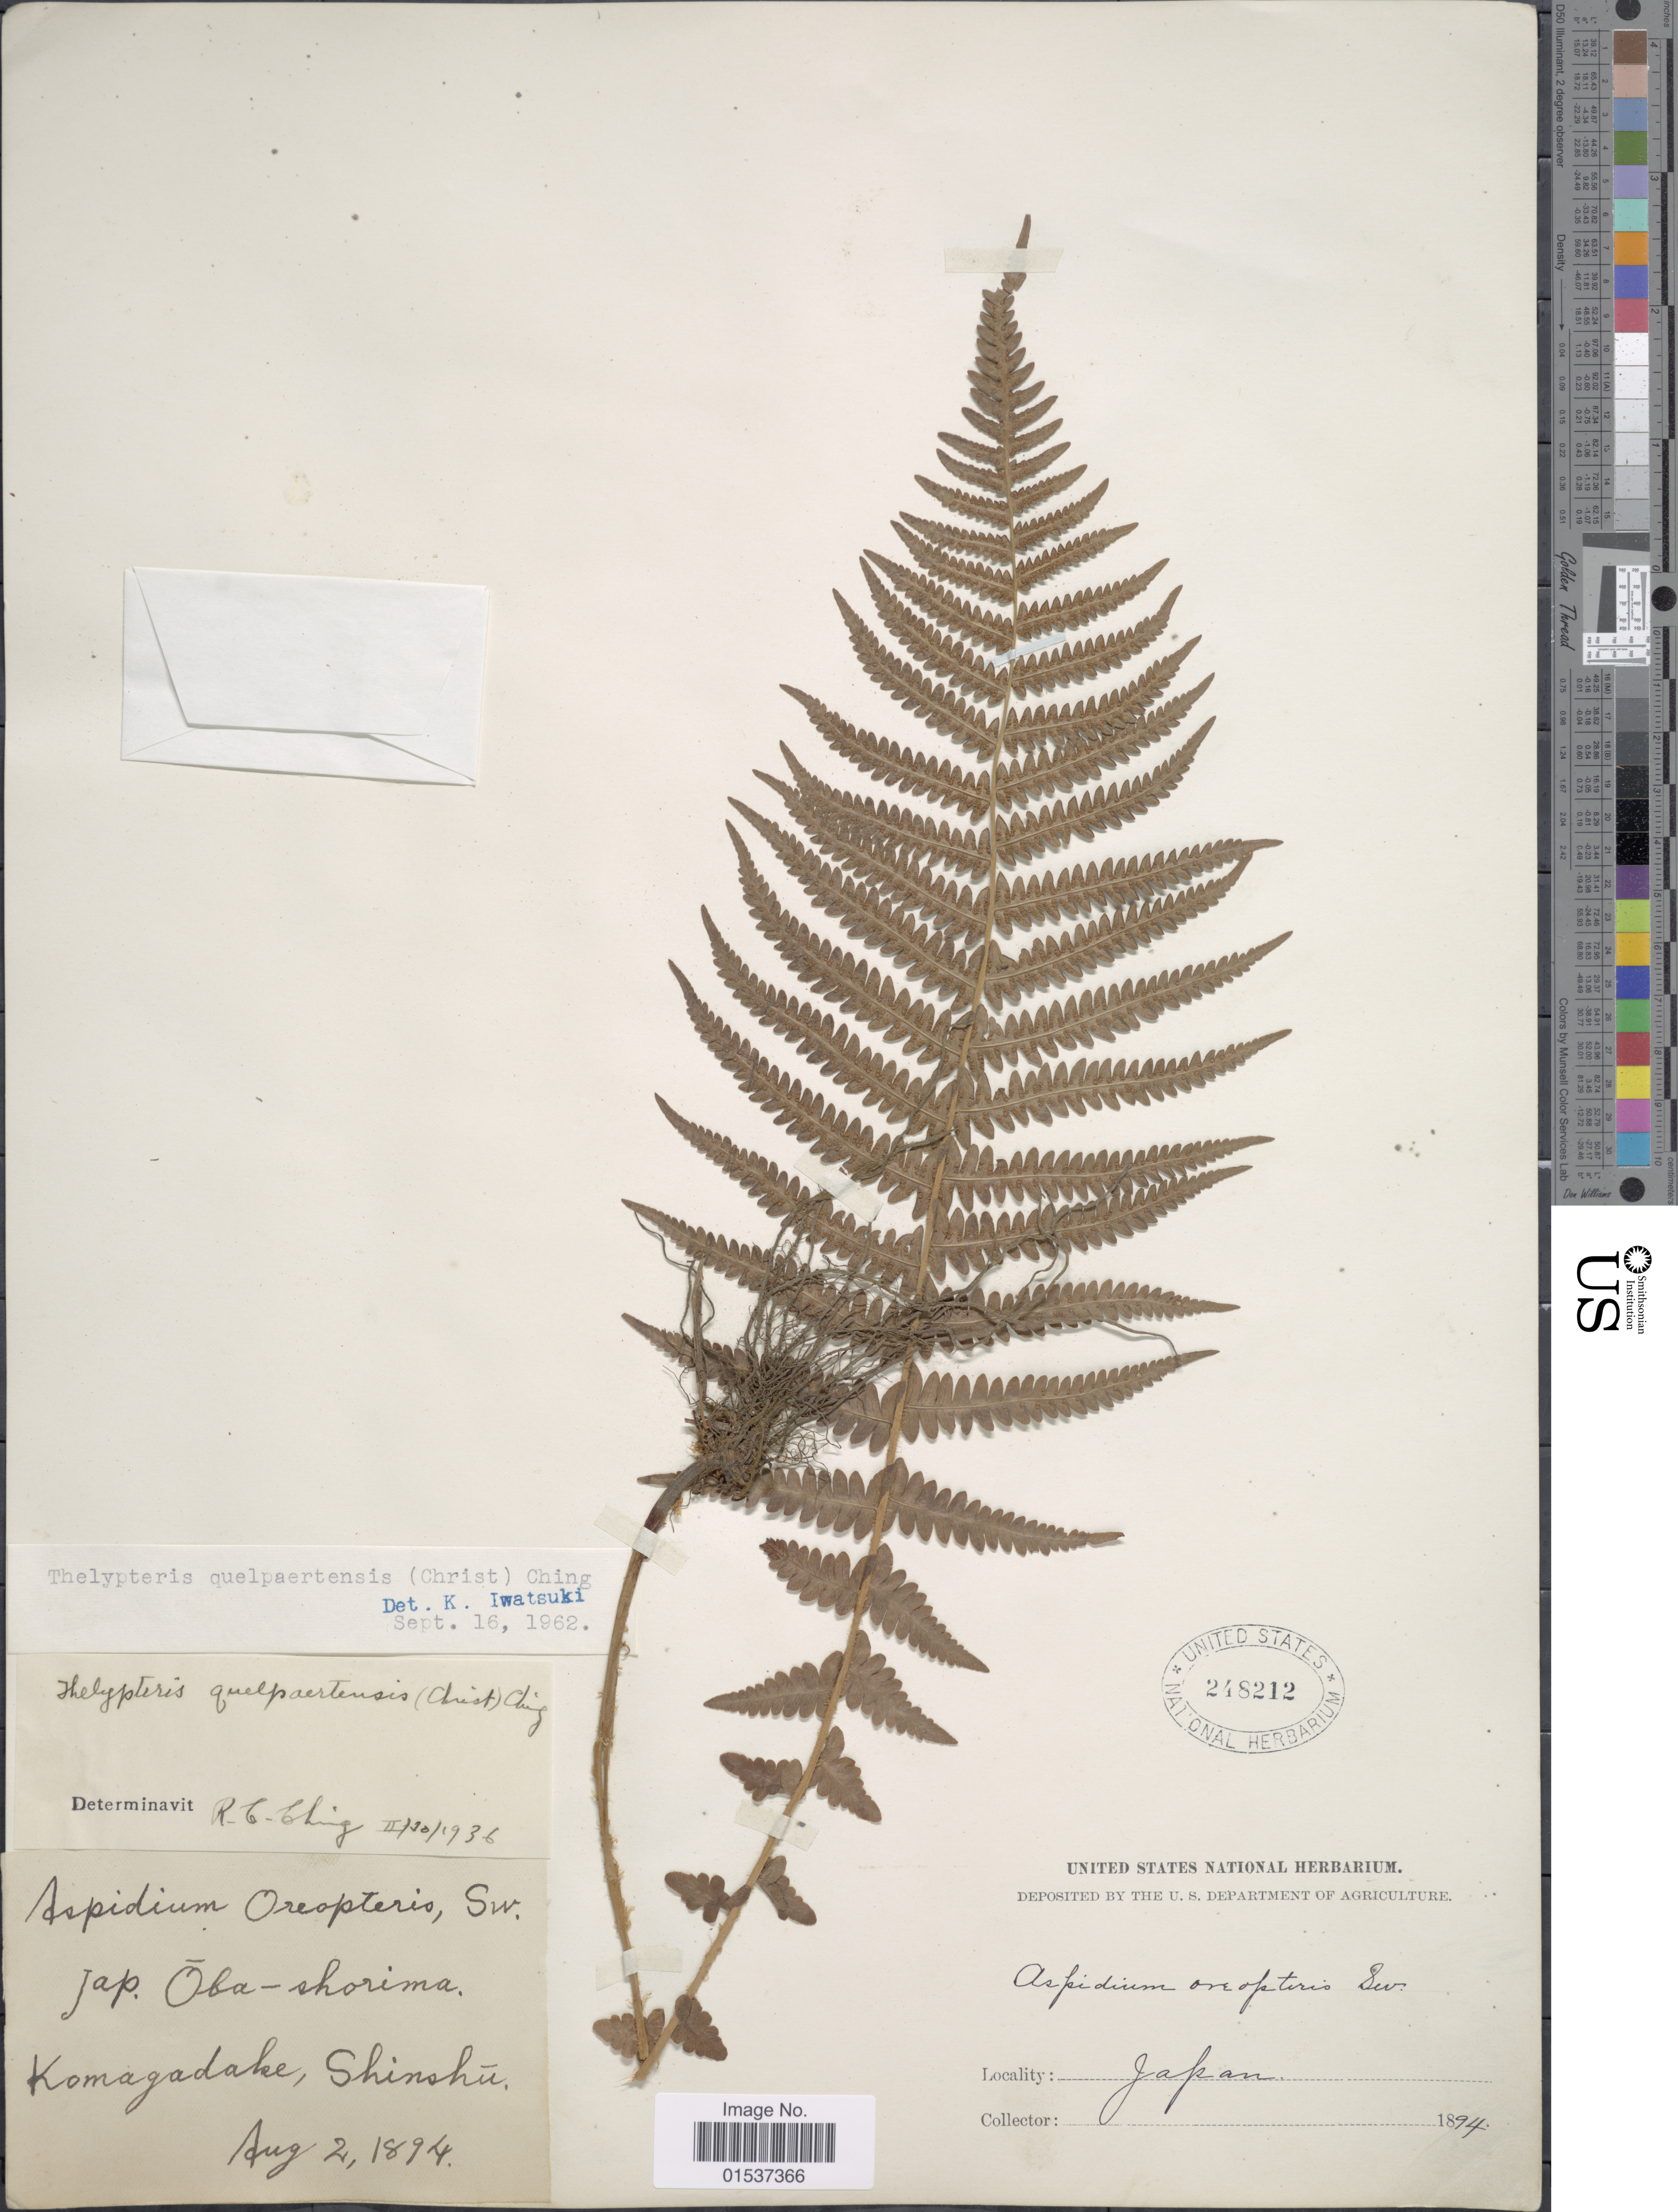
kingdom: Plantae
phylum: Tracheophyta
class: Polypodiopsida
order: Polypodiales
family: Thelypteridaceae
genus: Oreopteris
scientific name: Oreopteris quelpartensis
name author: (Christ) Holub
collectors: ex herb. United States National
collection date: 1894-08-02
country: Japan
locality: Japan. Komagadake, Shinshu.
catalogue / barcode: US 248212